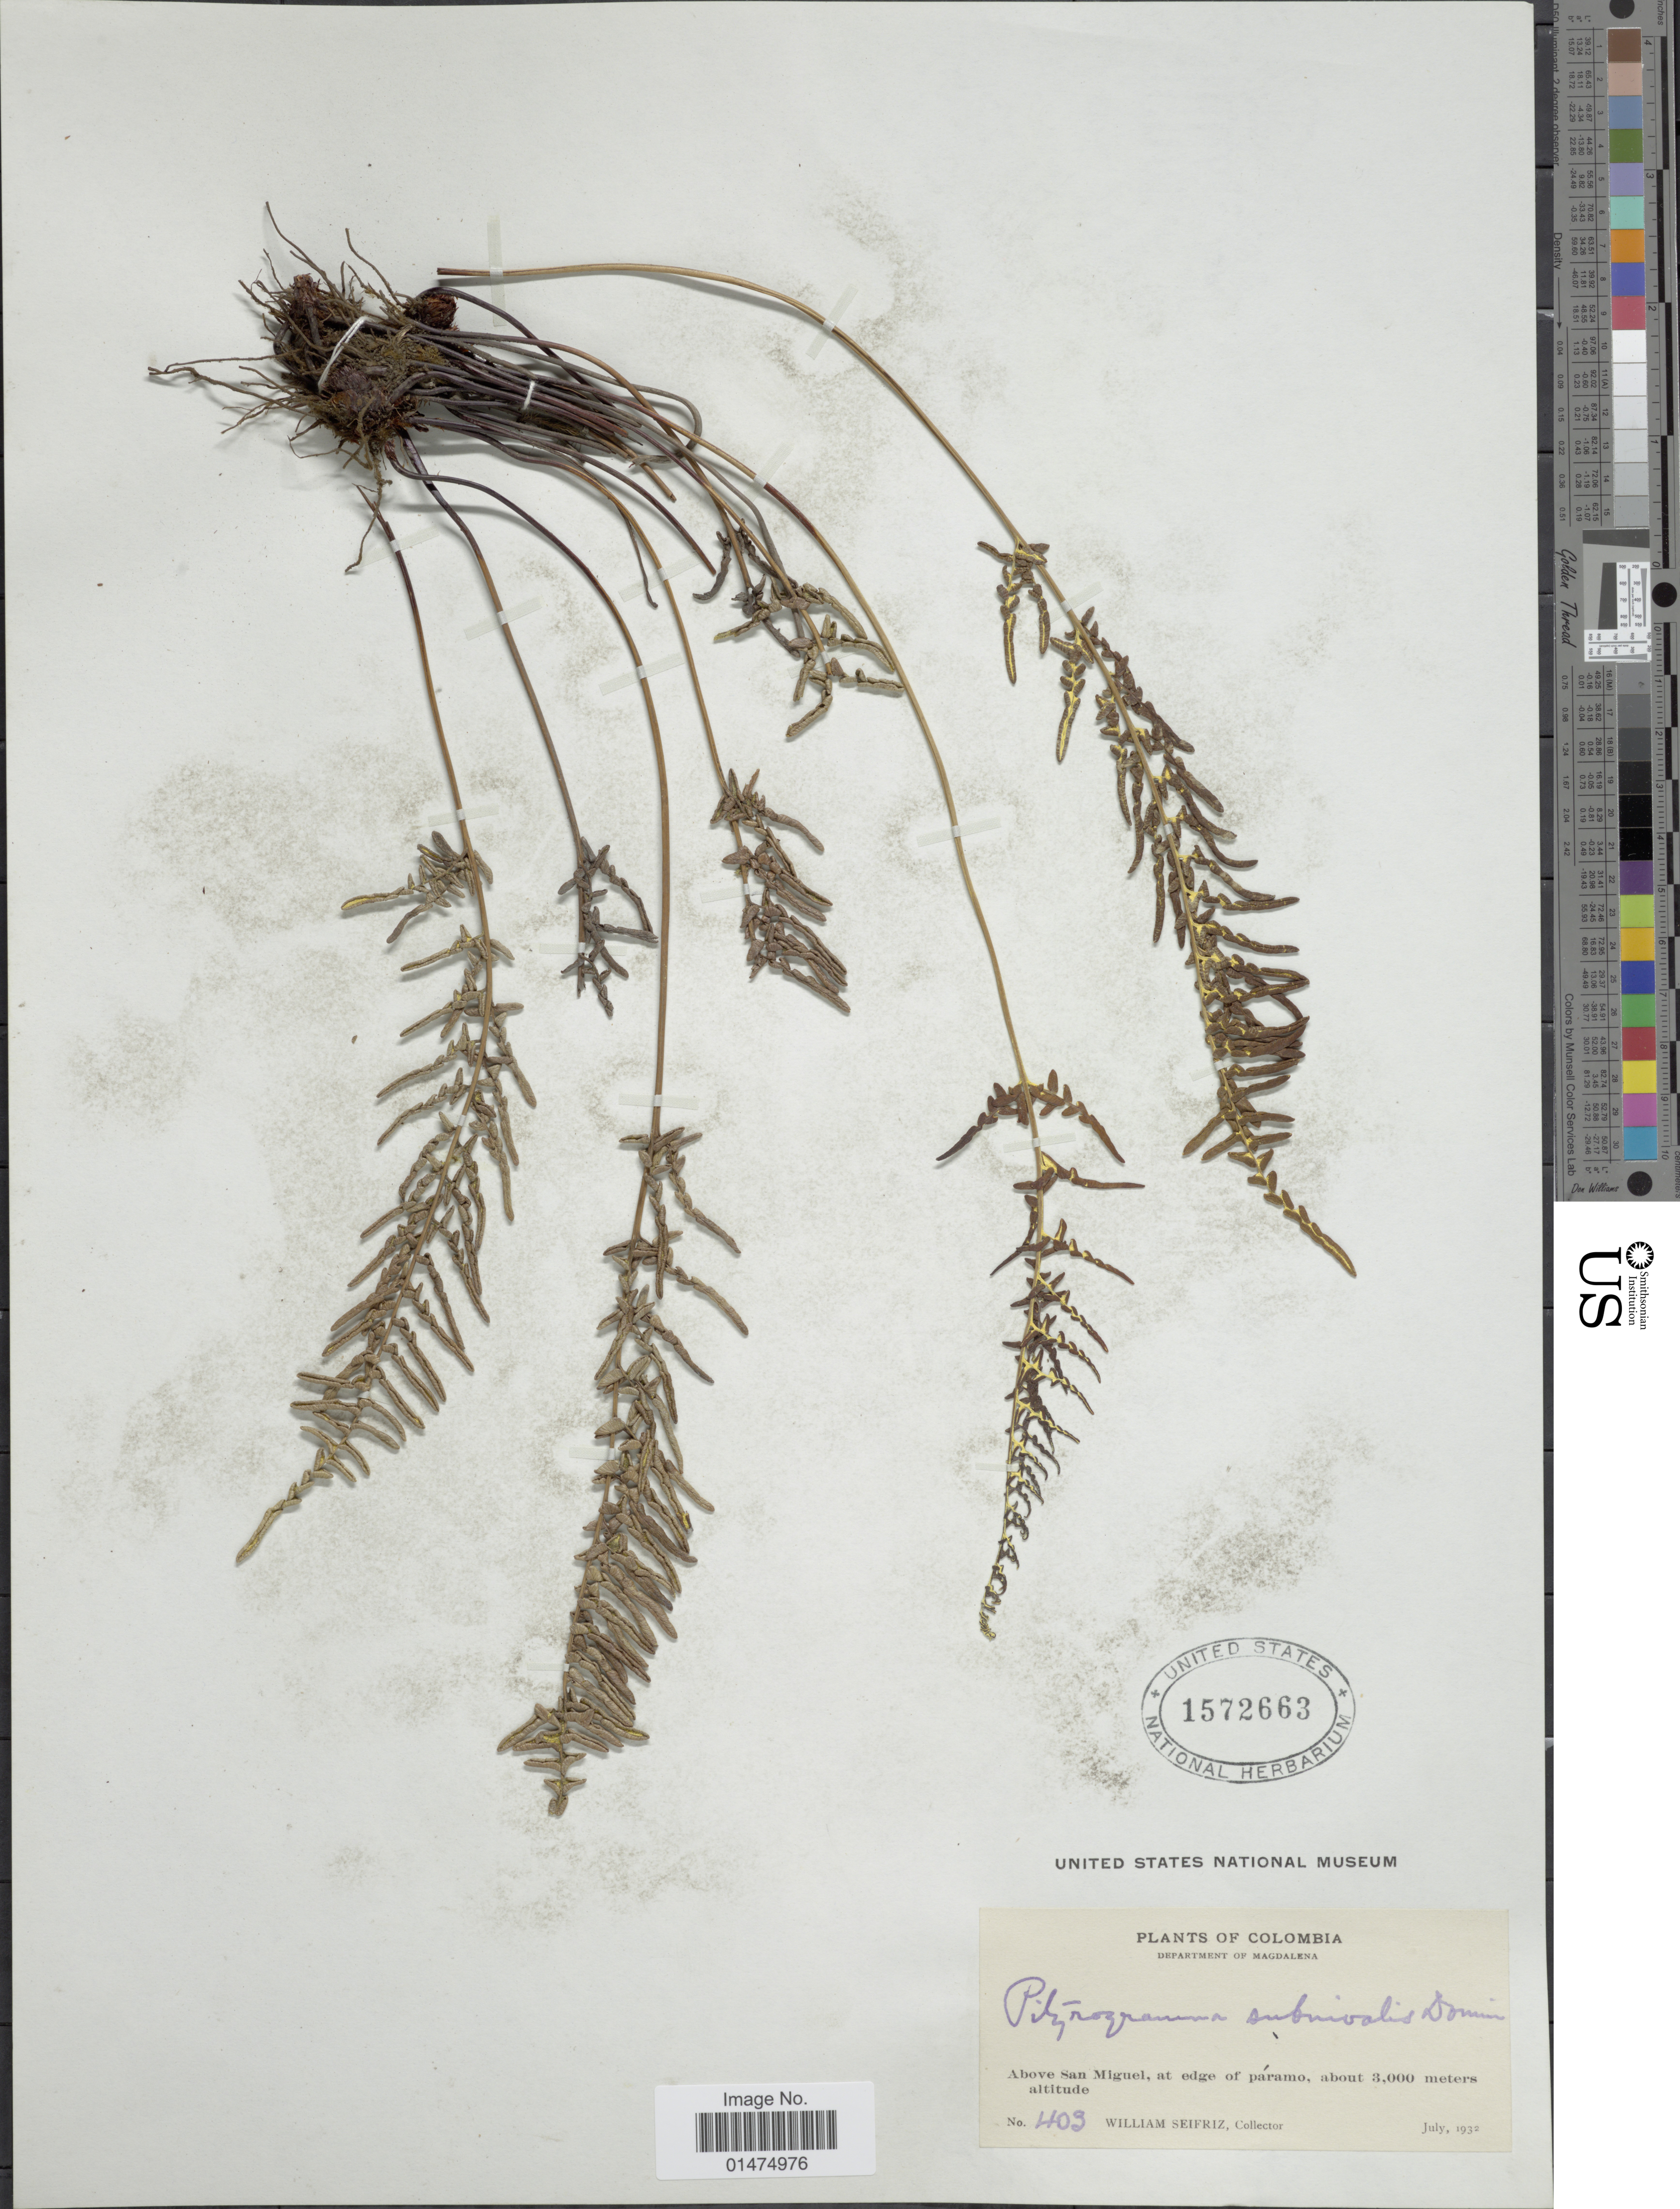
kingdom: Plantae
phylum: Tracheophyta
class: Polypodiopsida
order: Polypodiales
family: Pteridaceae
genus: Pityrogramma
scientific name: Pityrogramma chrysoconia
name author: (Desv.) Maxon ex Domin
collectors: W. Seifriz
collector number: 403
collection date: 1932-07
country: Colombia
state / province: Magdalena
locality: Department of Magdalena, above San Miguel, at edge of paramo.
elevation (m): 3000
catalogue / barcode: US 1572663